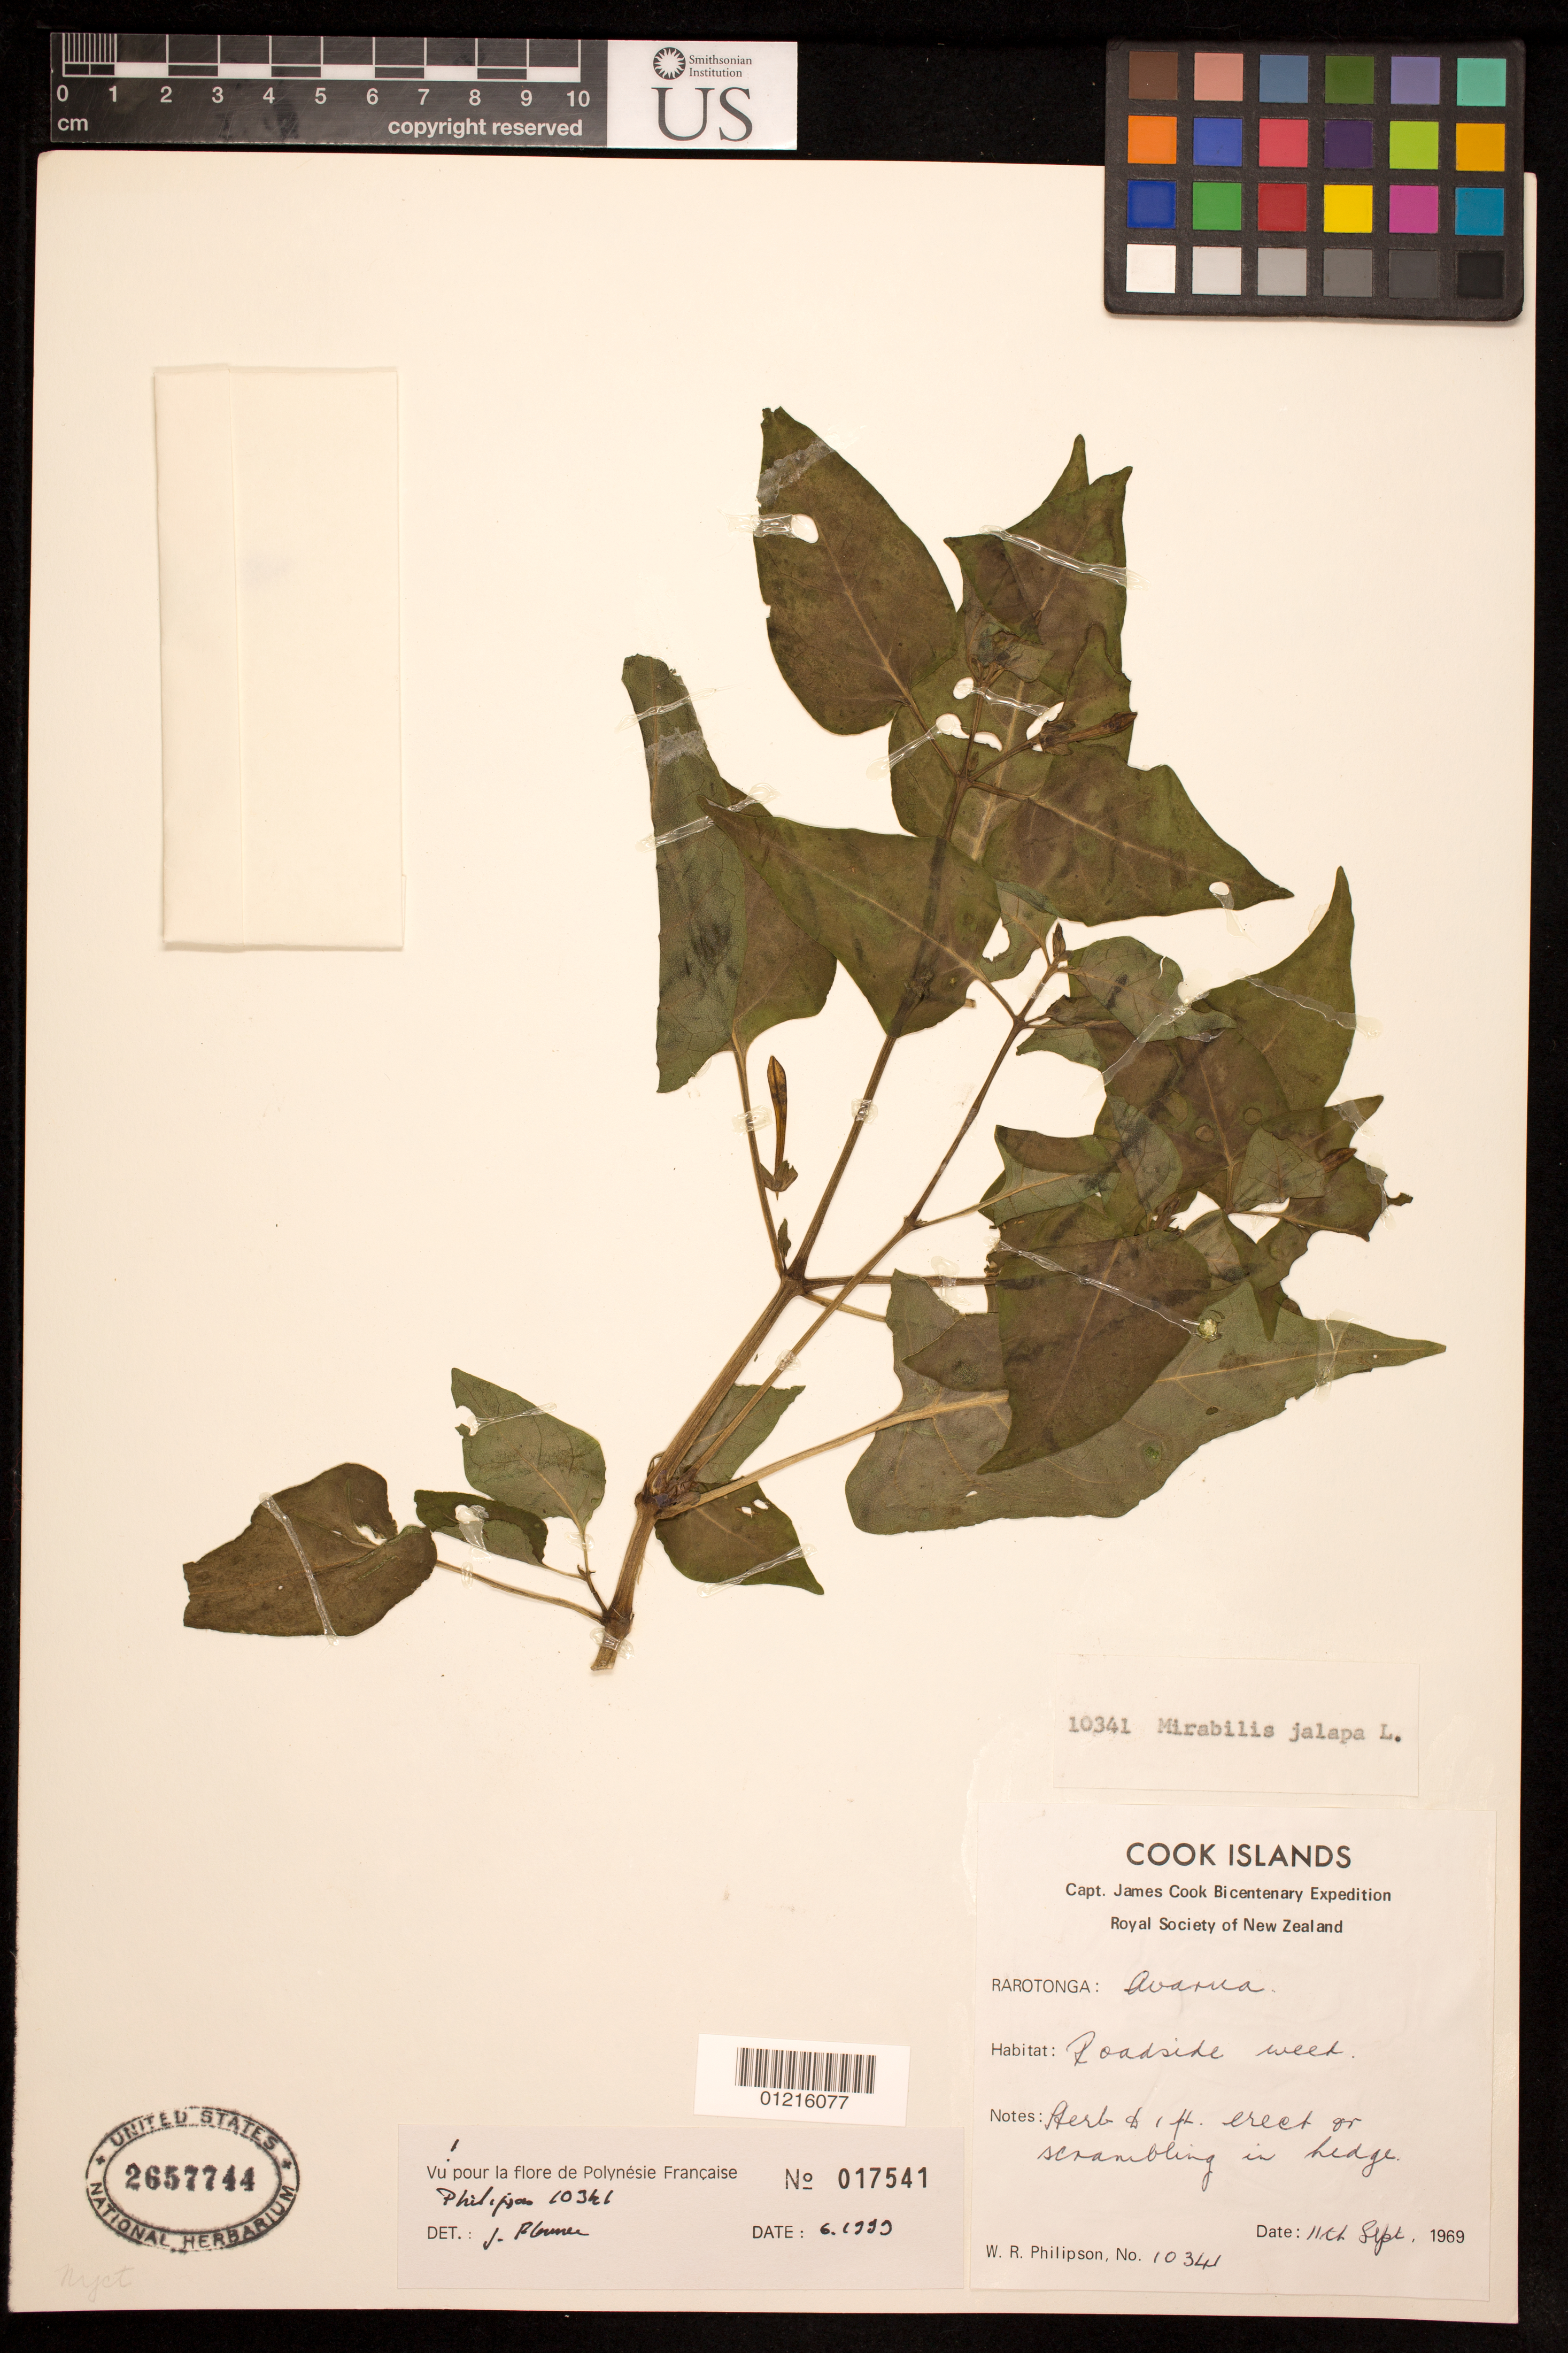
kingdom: Plantae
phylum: Tracheophyta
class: Magnoliopsida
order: Caryophyllales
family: Nyctaginaceae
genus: Mirabilis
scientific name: Mirabilis jalapa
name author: L.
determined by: Florence, J.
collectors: W. R. Philipson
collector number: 10341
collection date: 1969-09-11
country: Cook Islands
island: Rarotonga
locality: Avarua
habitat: Roadside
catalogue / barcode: US 2657744